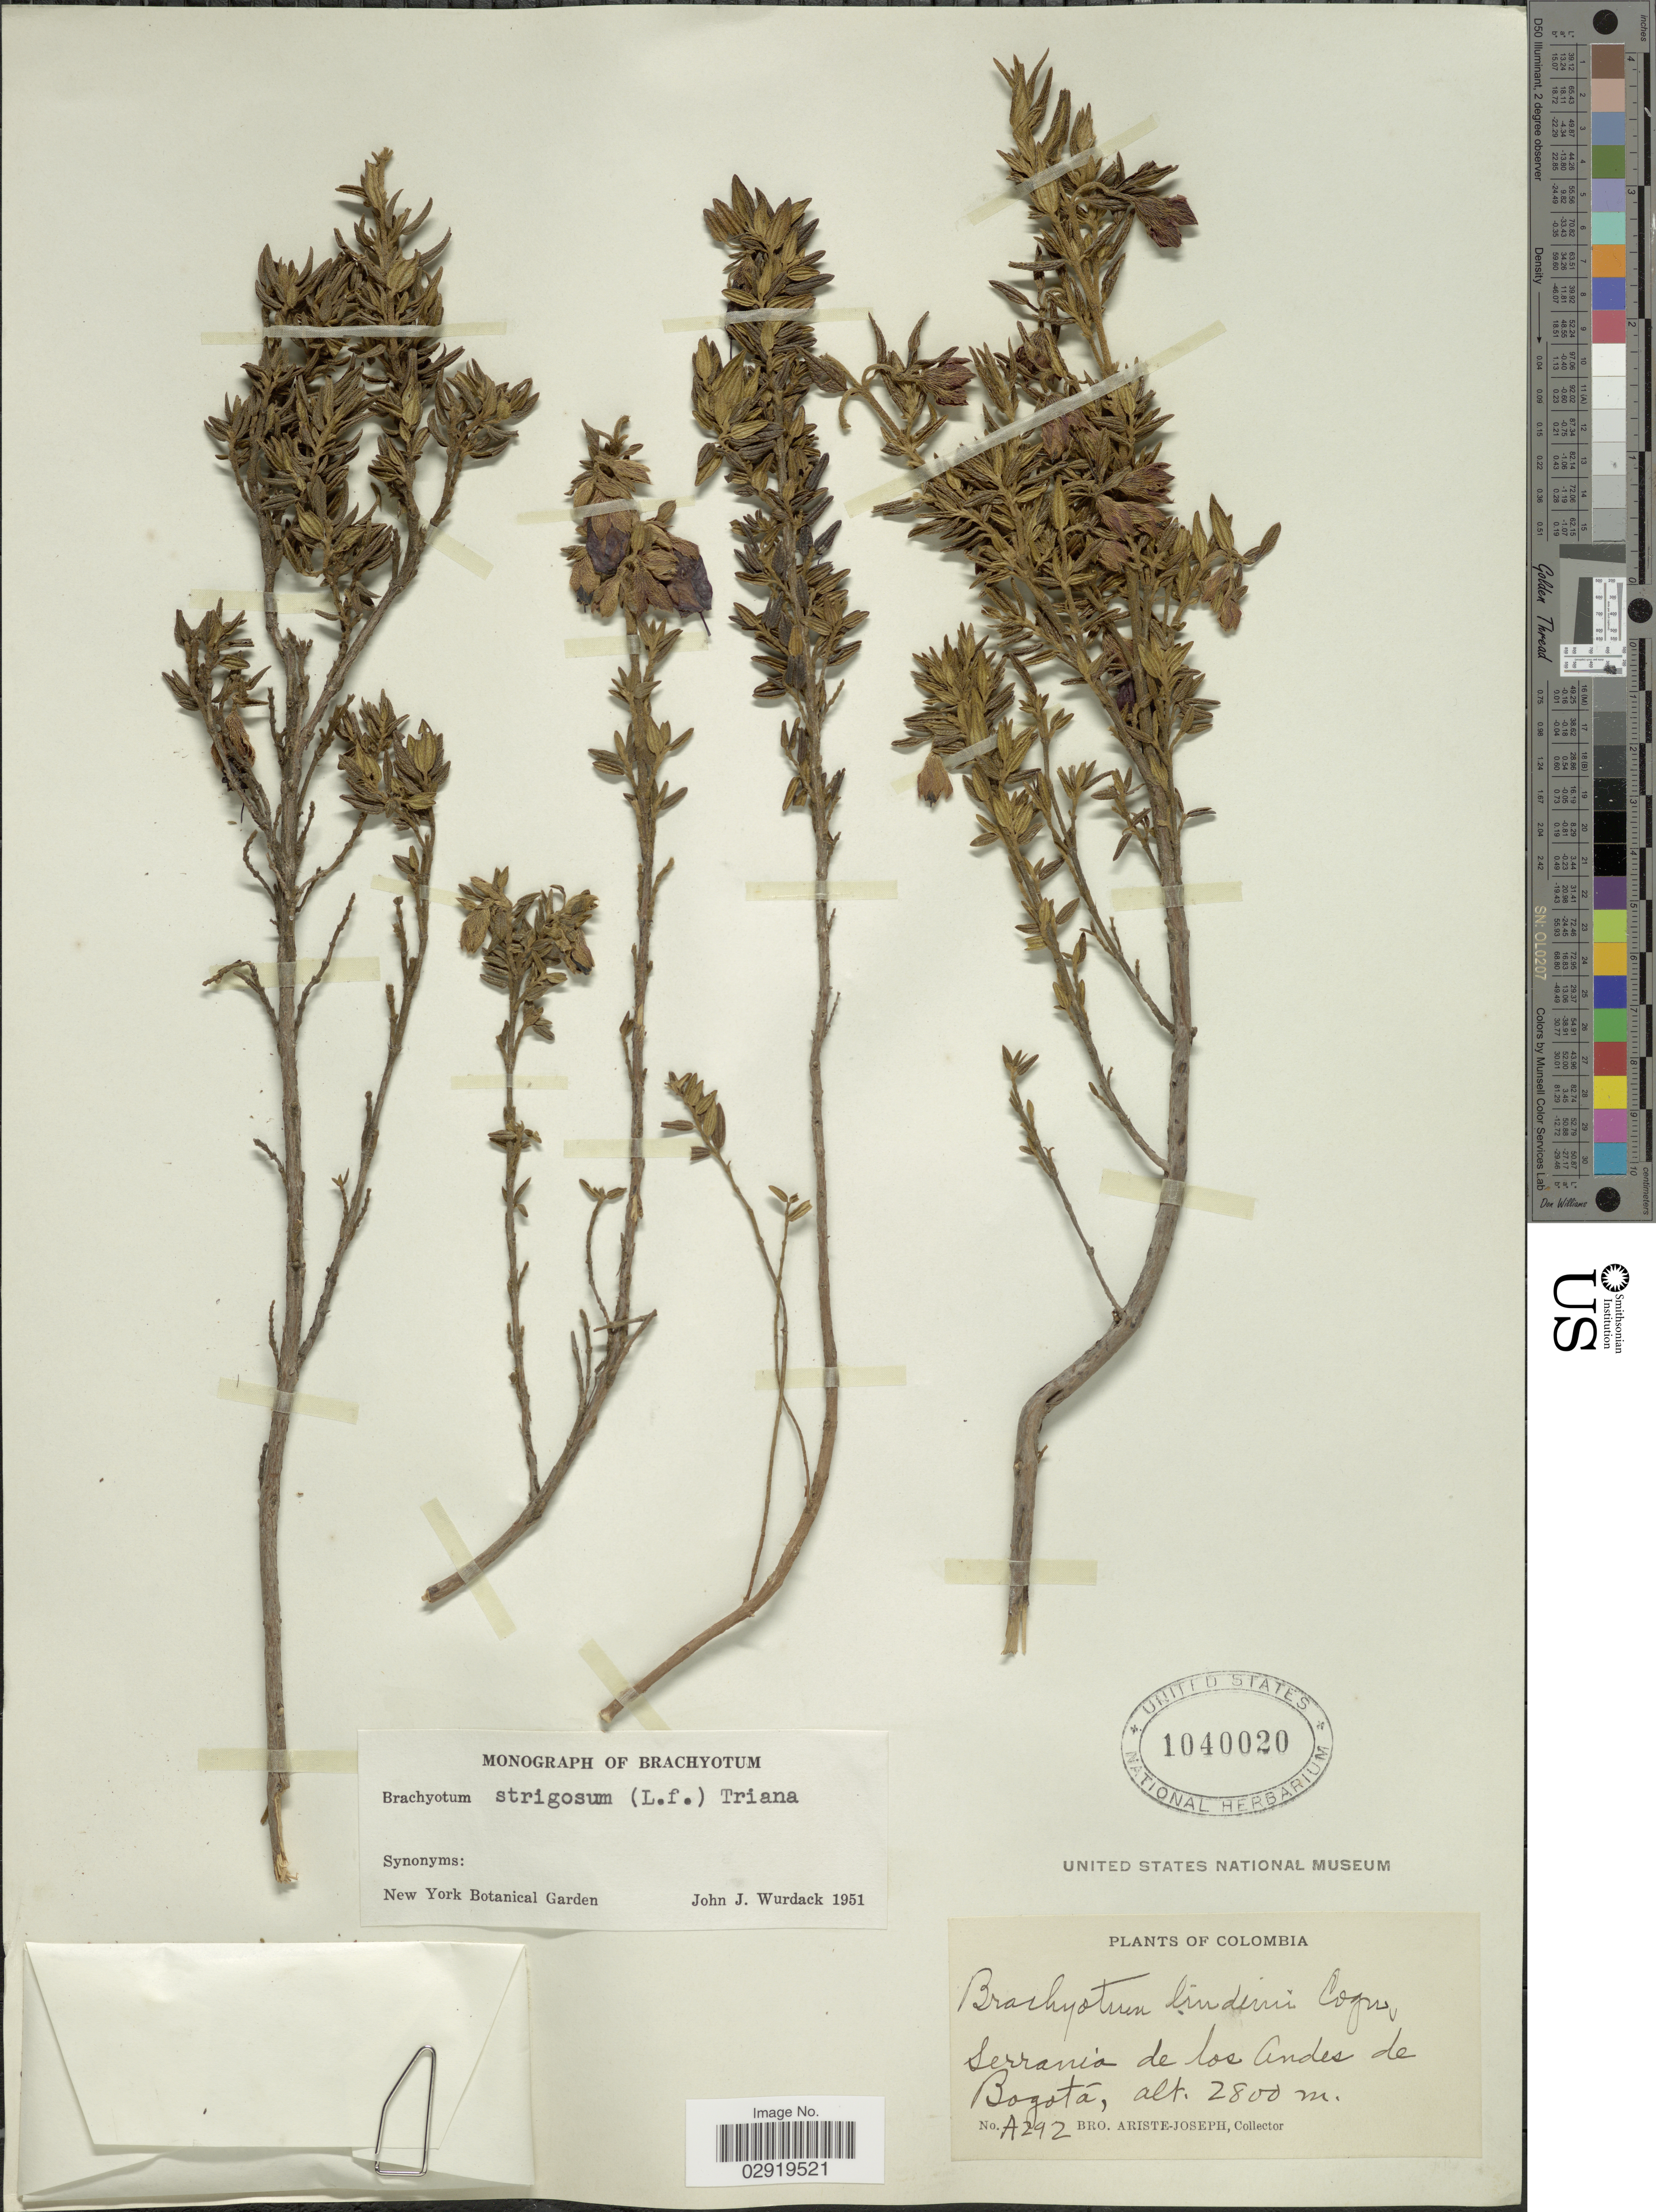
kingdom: Plantae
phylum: Tracheophyta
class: Magnoliopsida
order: Myrtales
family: Melastomataceae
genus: Brachyotum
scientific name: Brachyotum strigosum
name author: (L. f.) Triana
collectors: Bro. Ariste-Joseph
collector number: A292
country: Colombia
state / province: Bogota D.C.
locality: Serrania de los Andes de Bogotá.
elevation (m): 2800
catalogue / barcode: US 1040020